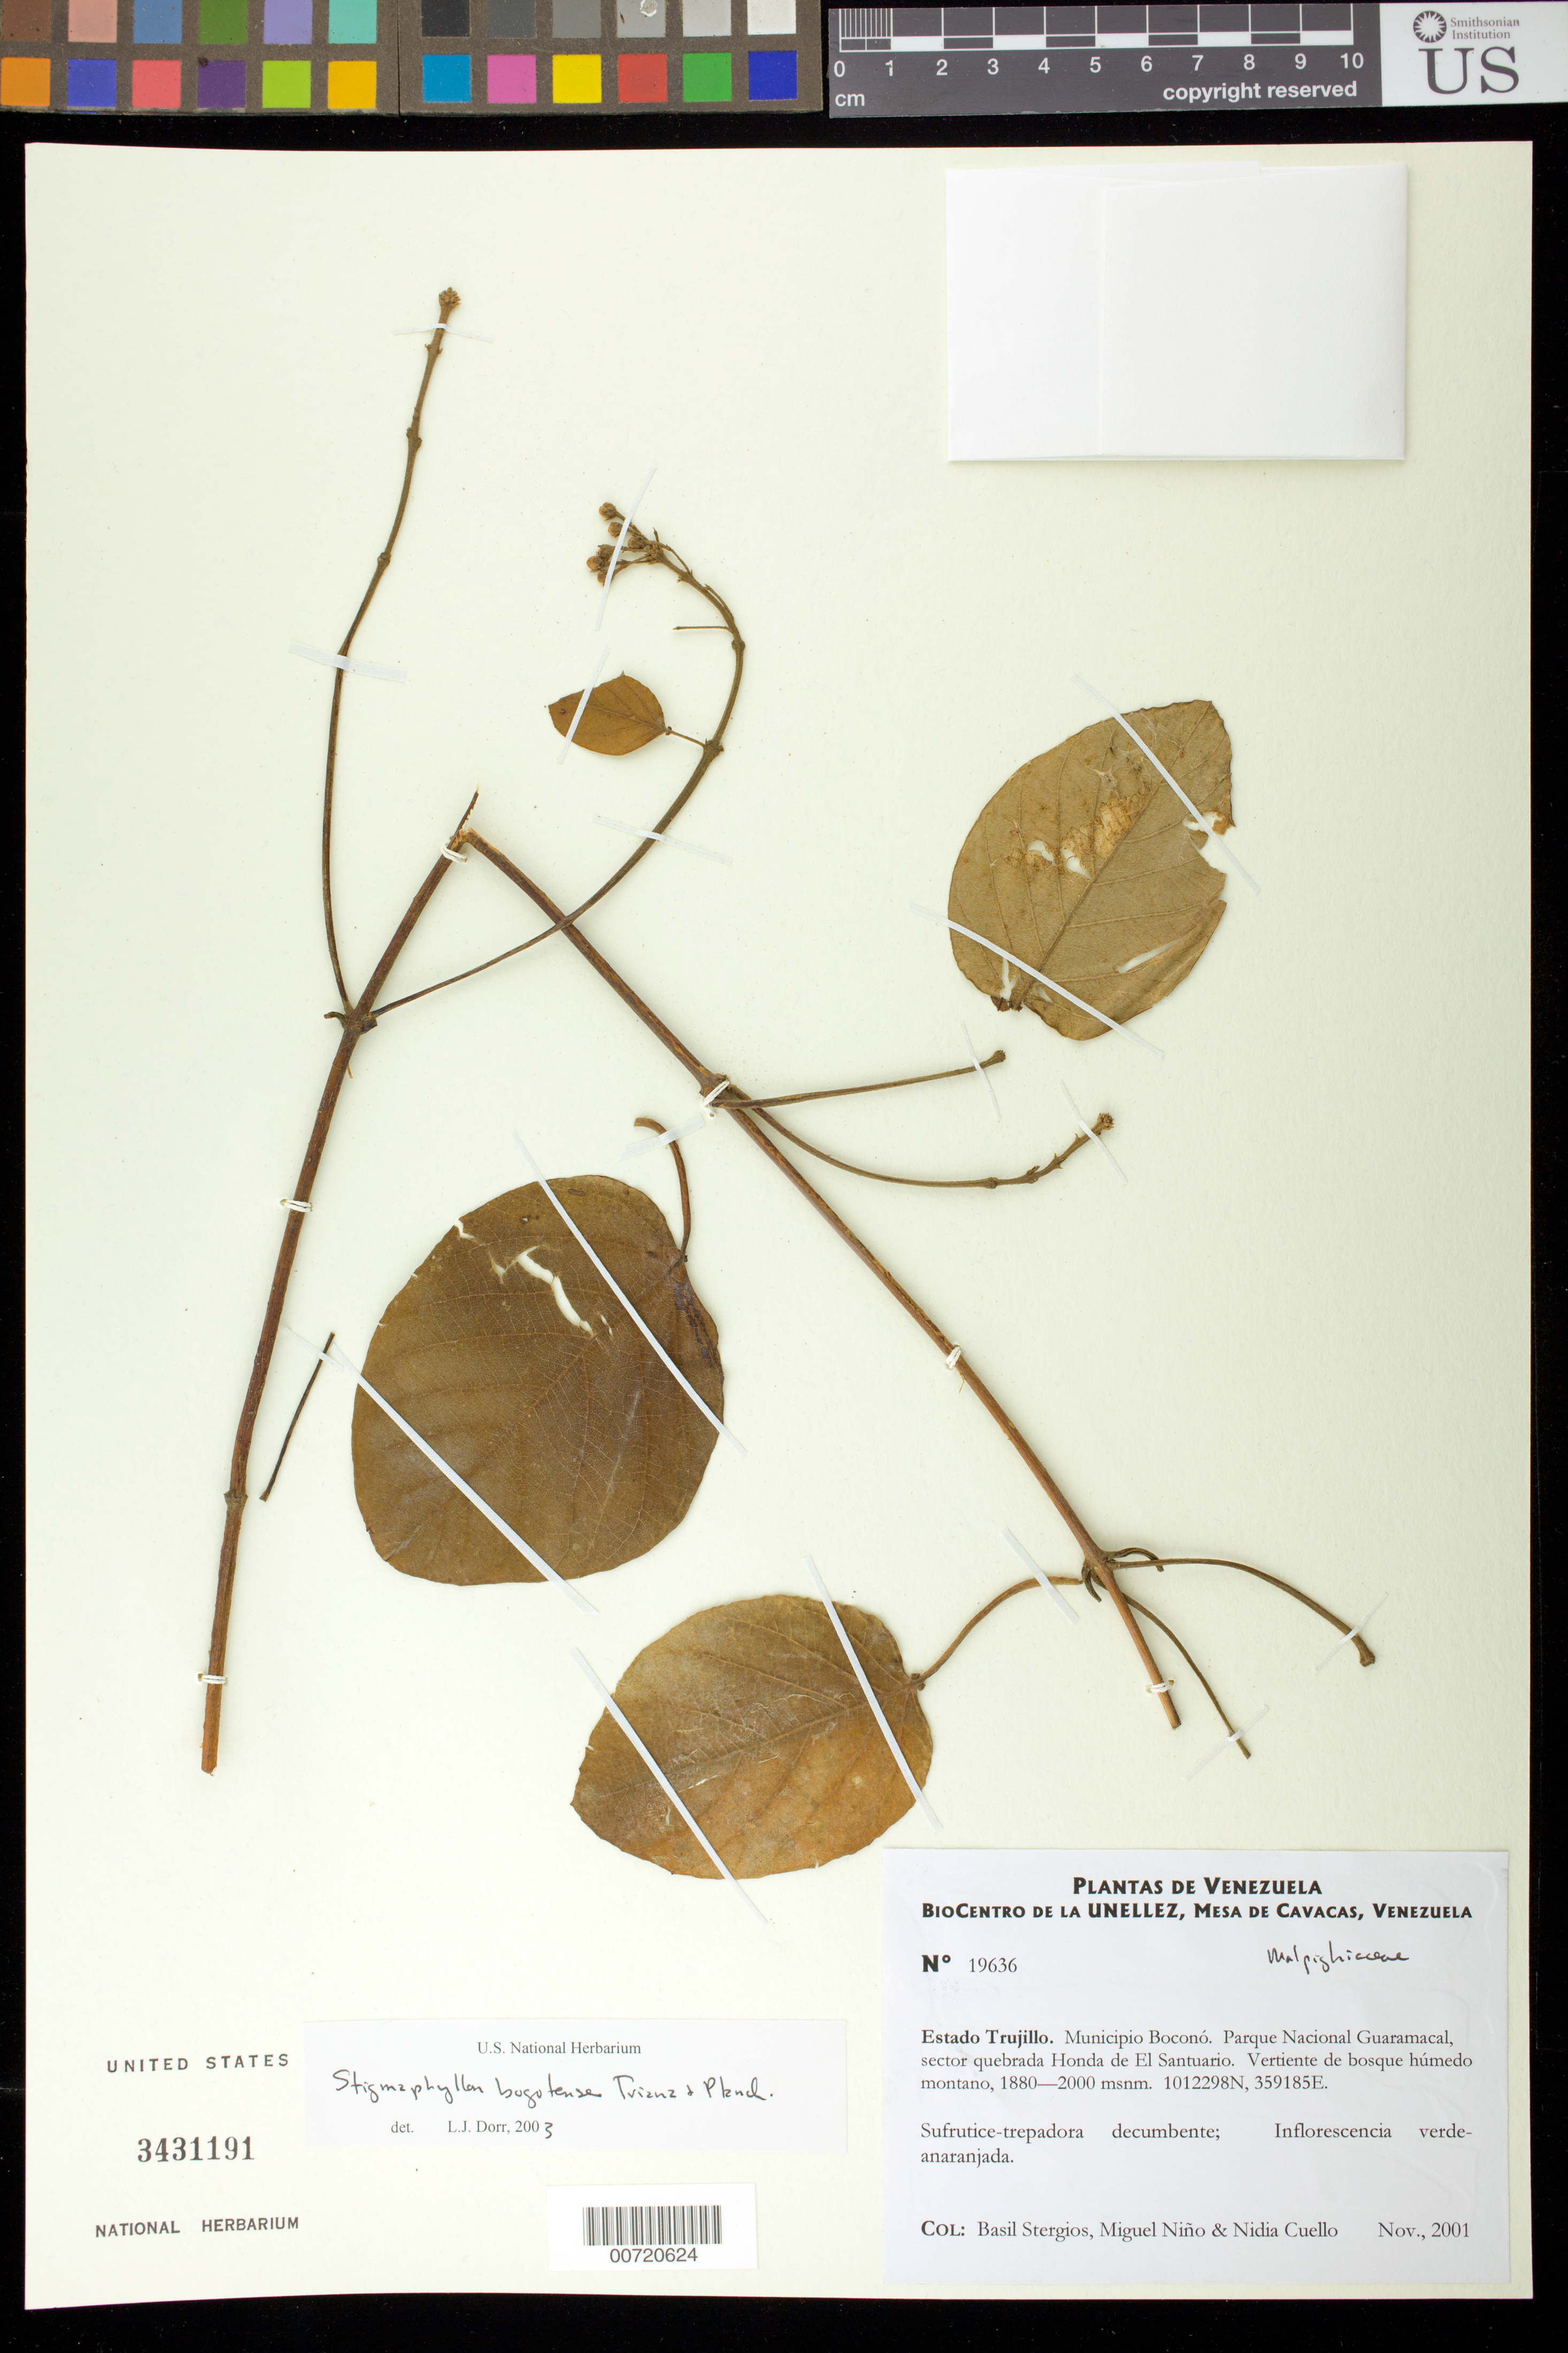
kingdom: Plantae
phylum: Tracheophyta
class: Magnoliopsida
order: Malpighiales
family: Malpighiaceae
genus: Stigmaphyllon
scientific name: Stigmaphyllon bogotense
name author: Triana & Planch.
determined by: Dorr, L. J., (BOT), Smithsonian Institution - National Museum of Natural History (UNITED STATES)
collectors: B. G. Stergios, S. M. Niño & N. L. Cuello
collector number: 19636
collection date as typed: Nov 2001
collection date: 2001-11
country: Venezuela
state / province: Trujillo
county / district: Boconó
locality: Parque Nacional Guaramacal. Sector quebrada Honda de El Santuario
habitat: Vertient de bosque húmedo montano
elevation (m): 1880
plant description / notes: PORT, US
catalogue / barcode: US 3431191